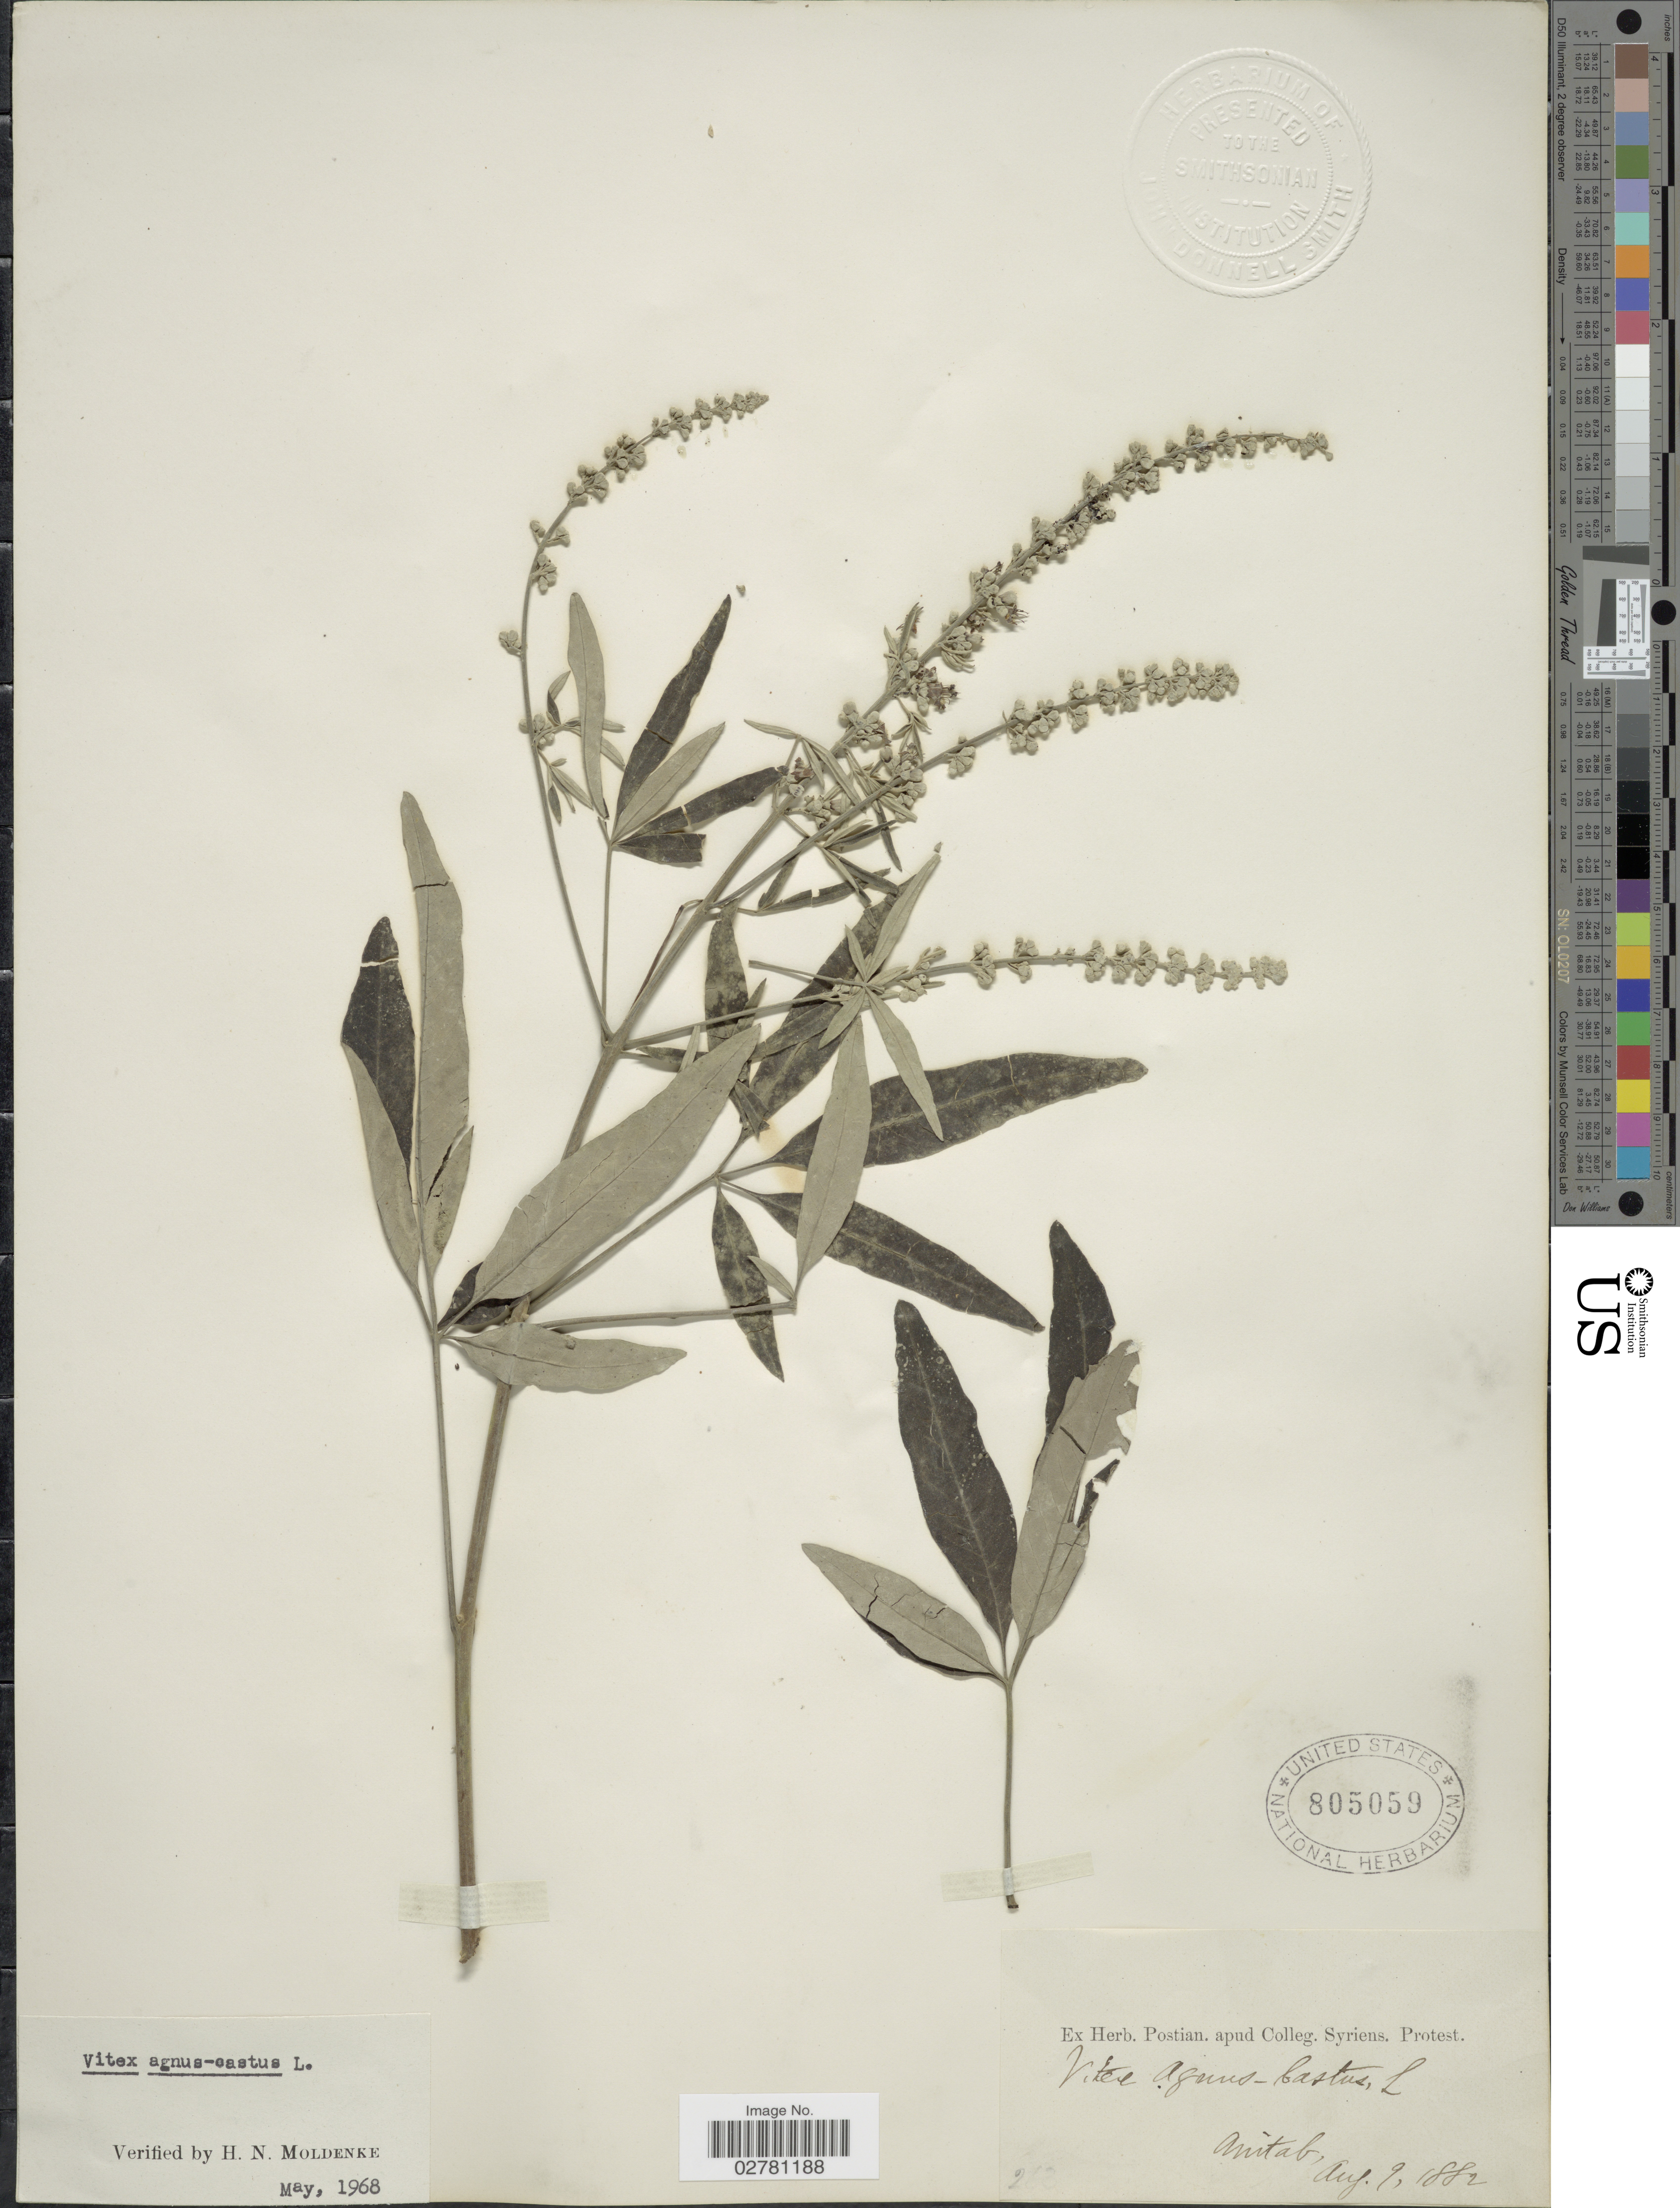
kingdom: Plantae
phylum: Tracheophyta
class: Magnoliopsida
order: Lamiales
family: Lamiaceae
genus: Vitex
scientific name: Vitex agnus-castus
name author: L.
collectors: ex herb. Postian. apud Colleg. Syriens. Protest. USE "Fannie P. A. Shepard" (10308853) AS PRIMARY COLLECTOR INSTEAD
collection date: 1882-08-09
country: Syria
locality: Anitab [interpreted]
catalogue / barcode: US 805059